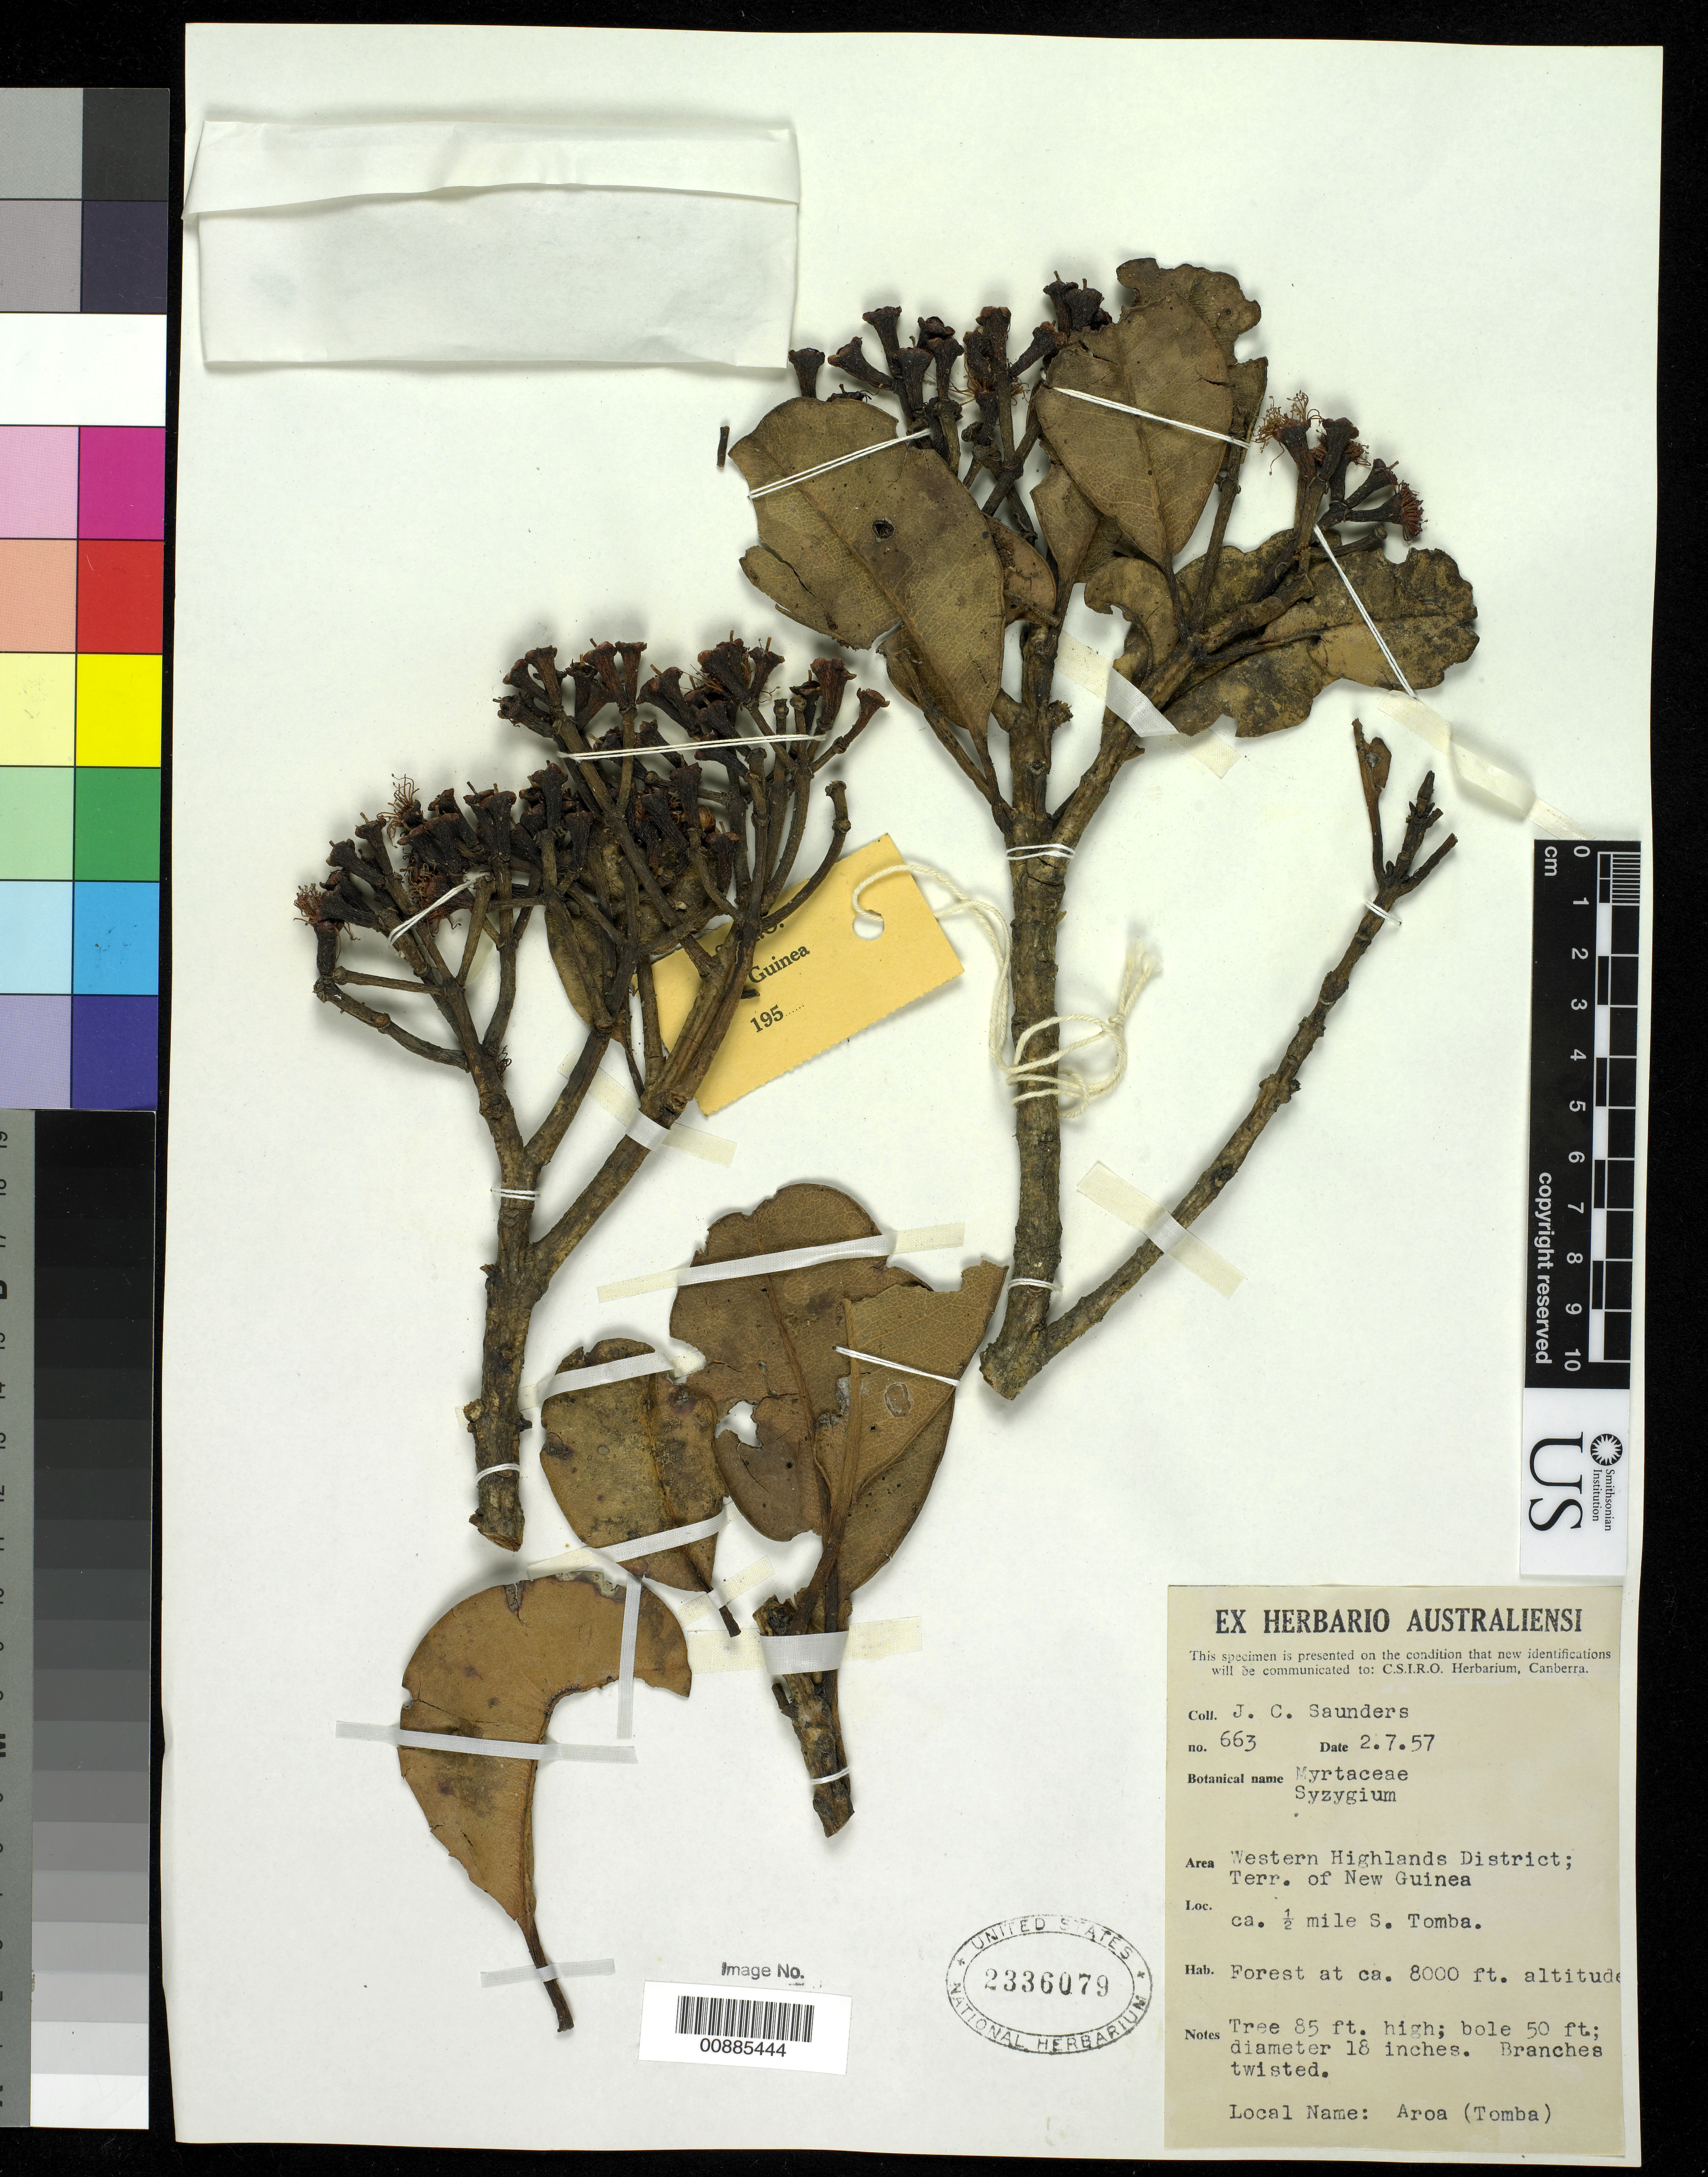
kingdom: Plantae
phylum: Tracheophyta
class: Magnoliopsida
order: Myrtales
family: Myrtaceae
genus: Syzygium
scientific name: Syzygium sp.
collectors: J. C. Saunders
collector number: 663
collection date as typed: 07 Feb 1957 or 02 Jul 1957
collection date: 1957-02-07 or 1957-07-02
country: Papua New Guinea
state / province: Western Highlands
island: New Guinea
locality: ca. 1/2 mi. S. Tomba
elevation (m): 2438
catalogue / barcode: US 2336079